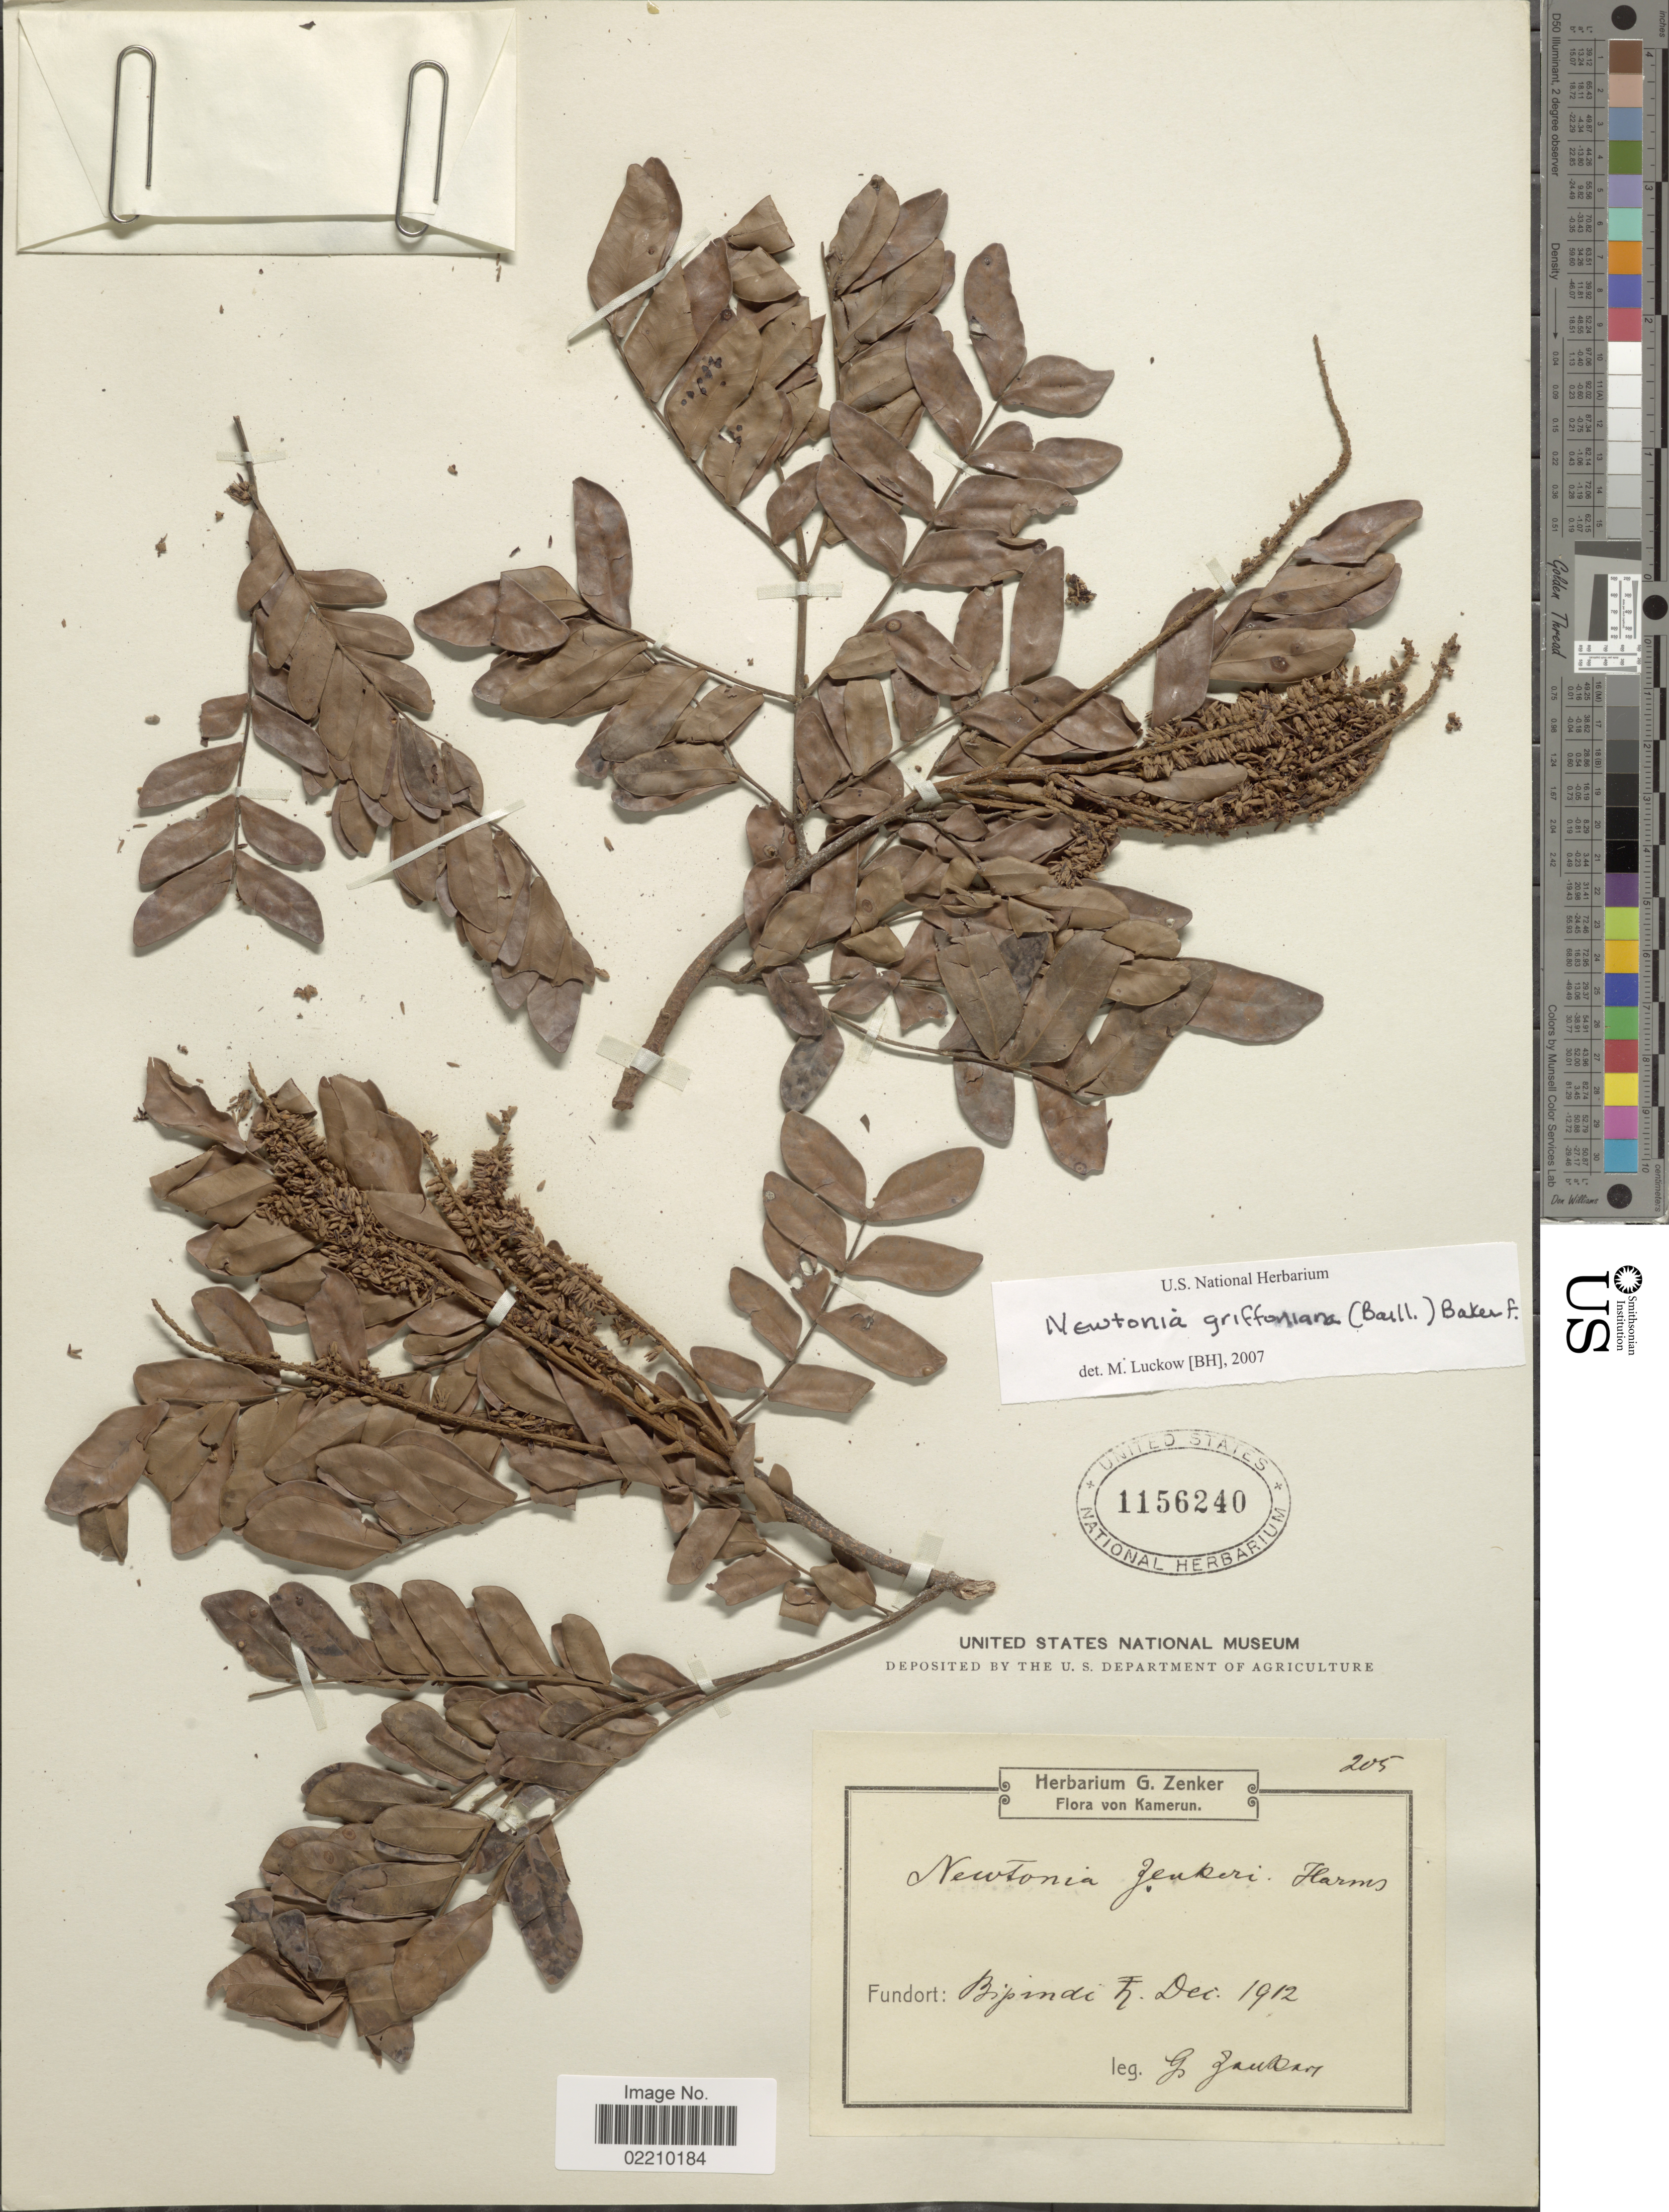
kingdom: Plantae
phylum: Tracheophyta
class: Magnoliopsida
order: Fabales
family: Fabaceae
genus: Newtonia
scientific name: Newtonia griffoniana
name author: (Baill.) Baker f.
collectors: G. Jankay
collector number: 205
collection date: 1912-12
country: Cameroon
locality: Von Kamerun, Fundort: Bipindi T [interpreted]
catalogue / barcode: US 1156240